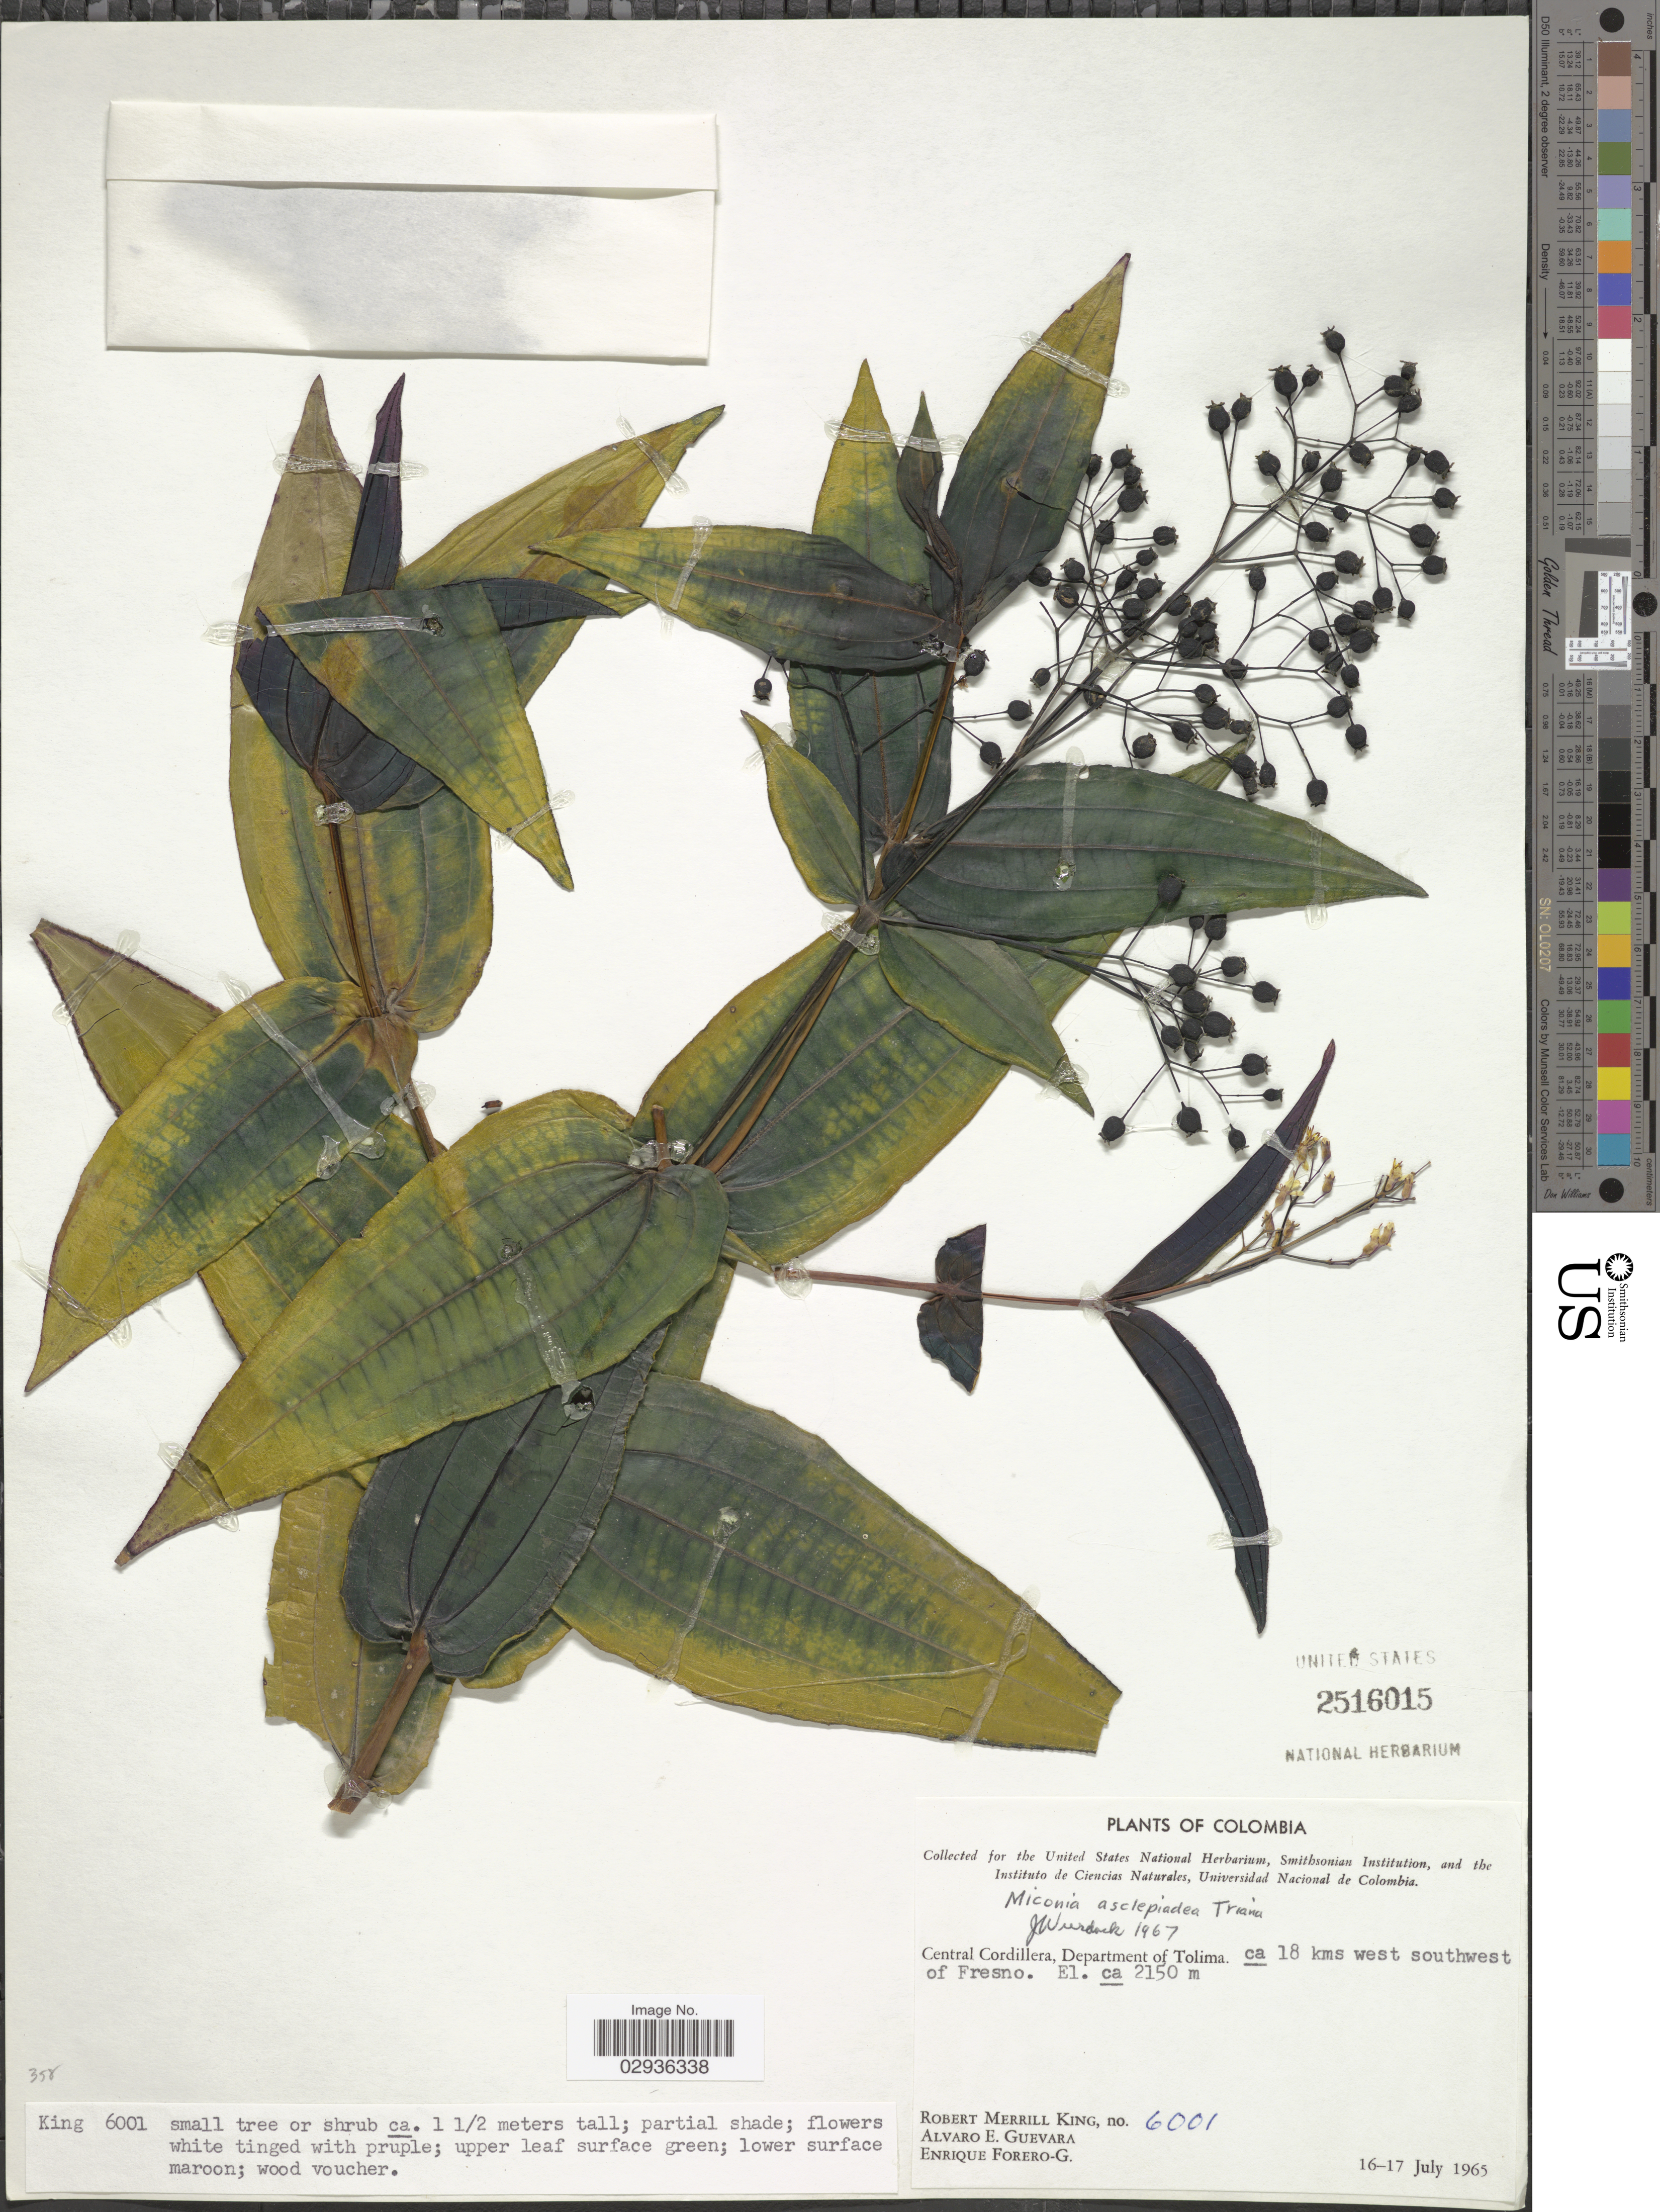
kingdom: Plantae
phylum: Tracheophyta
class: Magnoliopsida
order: Myrtales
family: Melastomataceae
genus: Miconia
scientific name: Miconia asclepiadea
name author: Triana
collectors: R. M. King, A. E. Guevara & E. Forero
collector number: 6001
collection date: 1965-07-16/1965-07-17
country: Colombia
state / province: Tolima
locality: Central Cordillera, Department of Tolima, ca. 18 kms. west southwest of Fresno.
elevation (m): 2150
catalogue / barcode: US 2516015